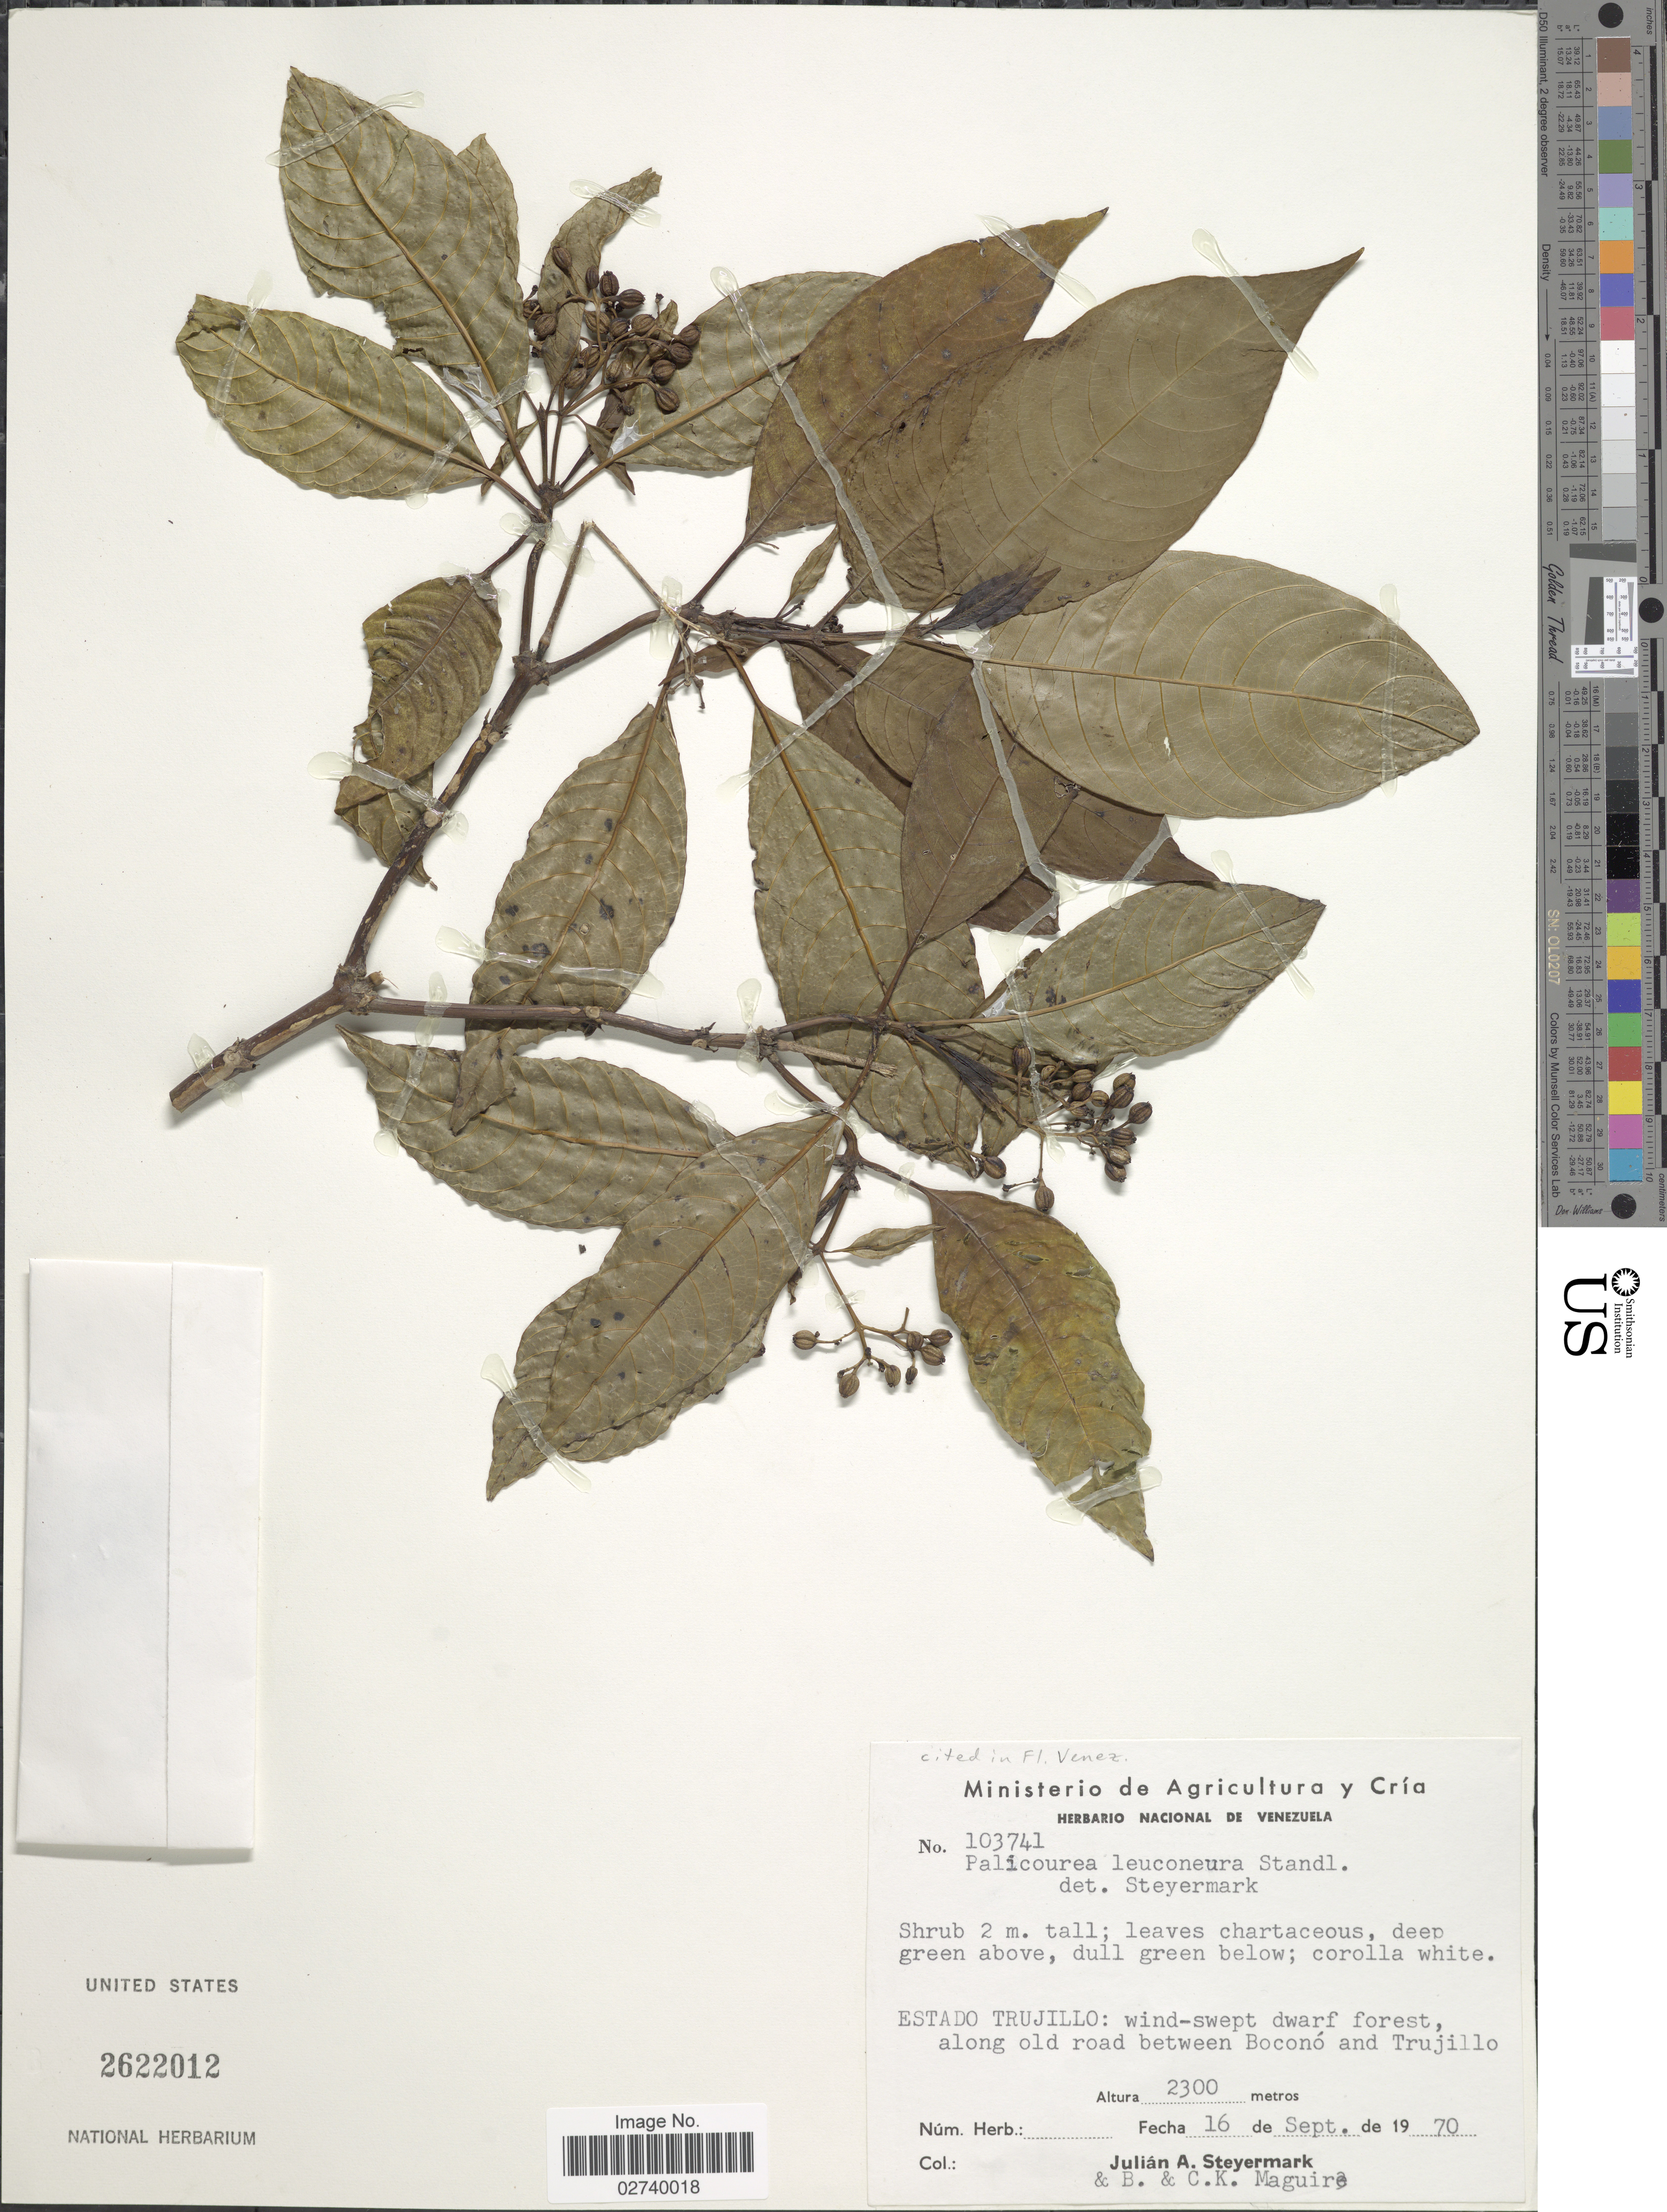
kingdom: Plantae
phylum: Tracheophyta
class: Magnoliopsida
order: Gentianales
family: Rubiaceae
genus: Palicourea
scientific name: Palicourea leuconeura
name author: Standl.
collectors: J. Steyermark, B. Maguire & C. K. Maguire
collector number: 103741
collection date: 1970-09-16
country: Venezuela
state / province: Trujillo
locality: Along old road between Boconó and Trujillo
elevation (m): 2300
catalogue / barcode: US 2622012